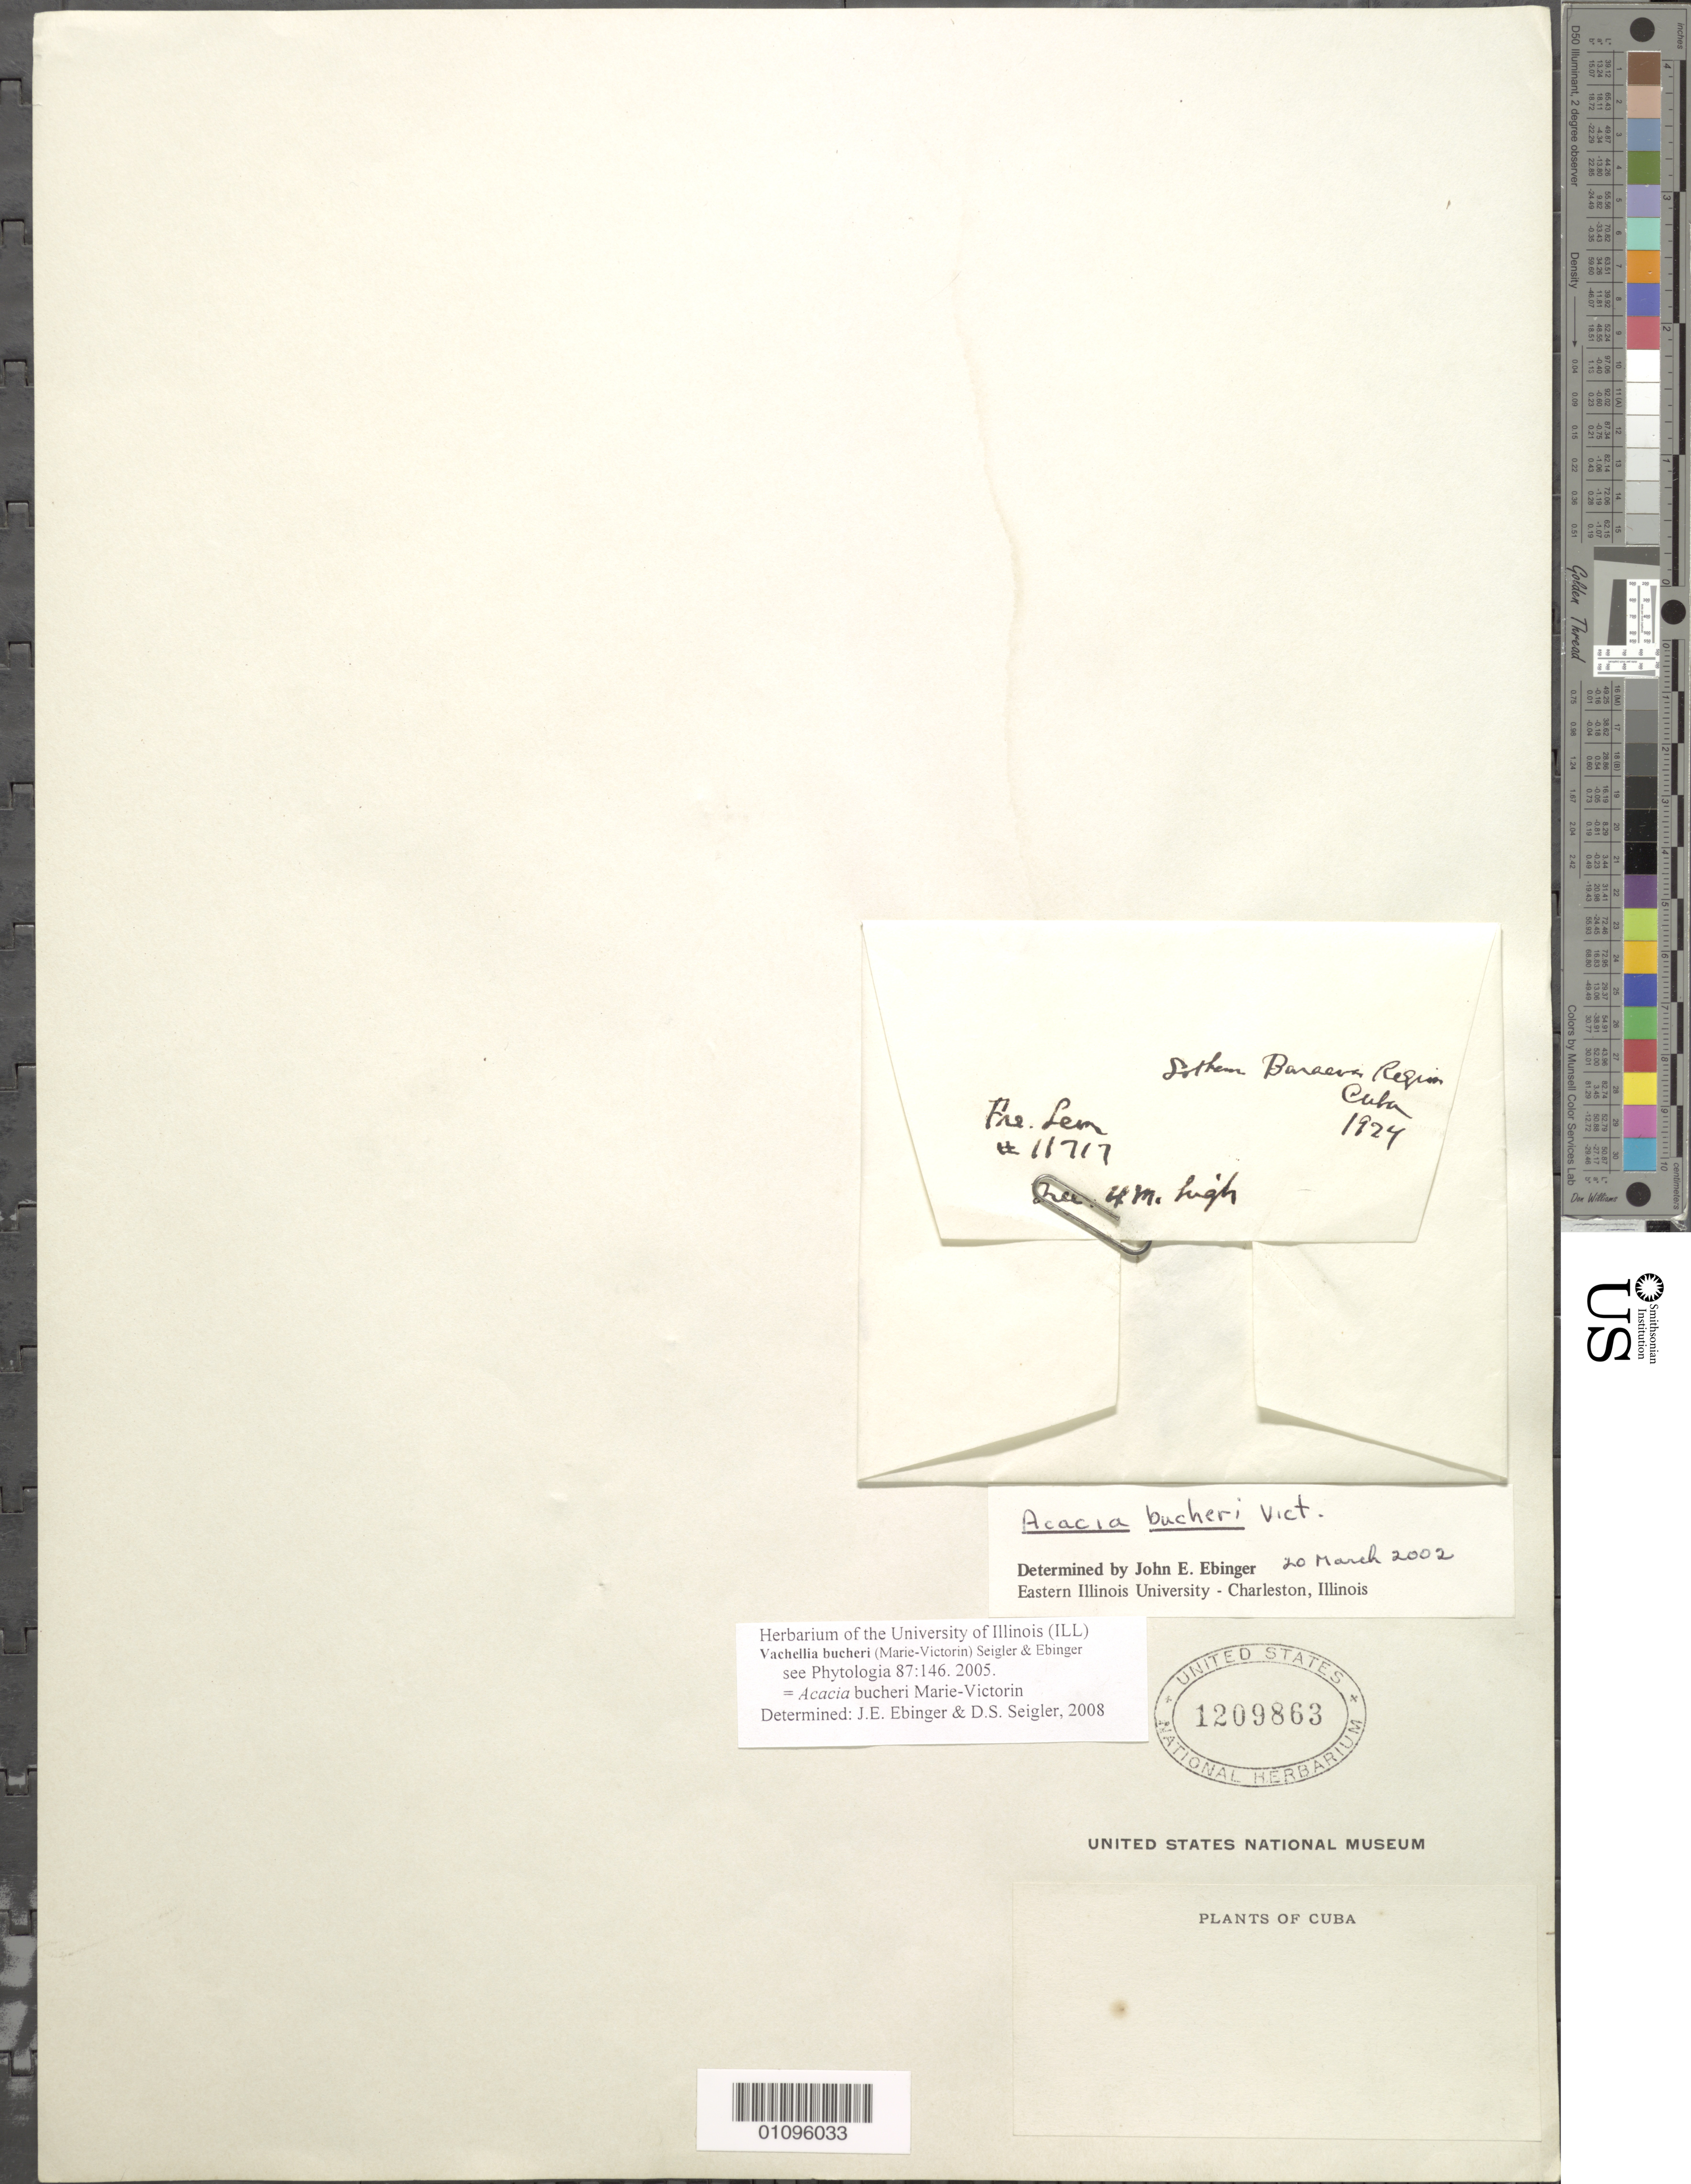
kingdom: Plantae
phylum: Tracheophyta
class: Magnoliopsida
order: Fabales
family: Fabaceae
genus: Vachellia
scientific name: Vachellia bucheri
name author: (Vict.) Seigler & Ebinger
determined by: Ebinger, J. E.; Seigler, David S.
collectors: Bro. León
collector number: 11717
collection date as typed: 1924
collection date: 1924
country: Cuba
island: Cuba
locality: Southern Barens [?] Region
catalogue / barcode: US 1209863